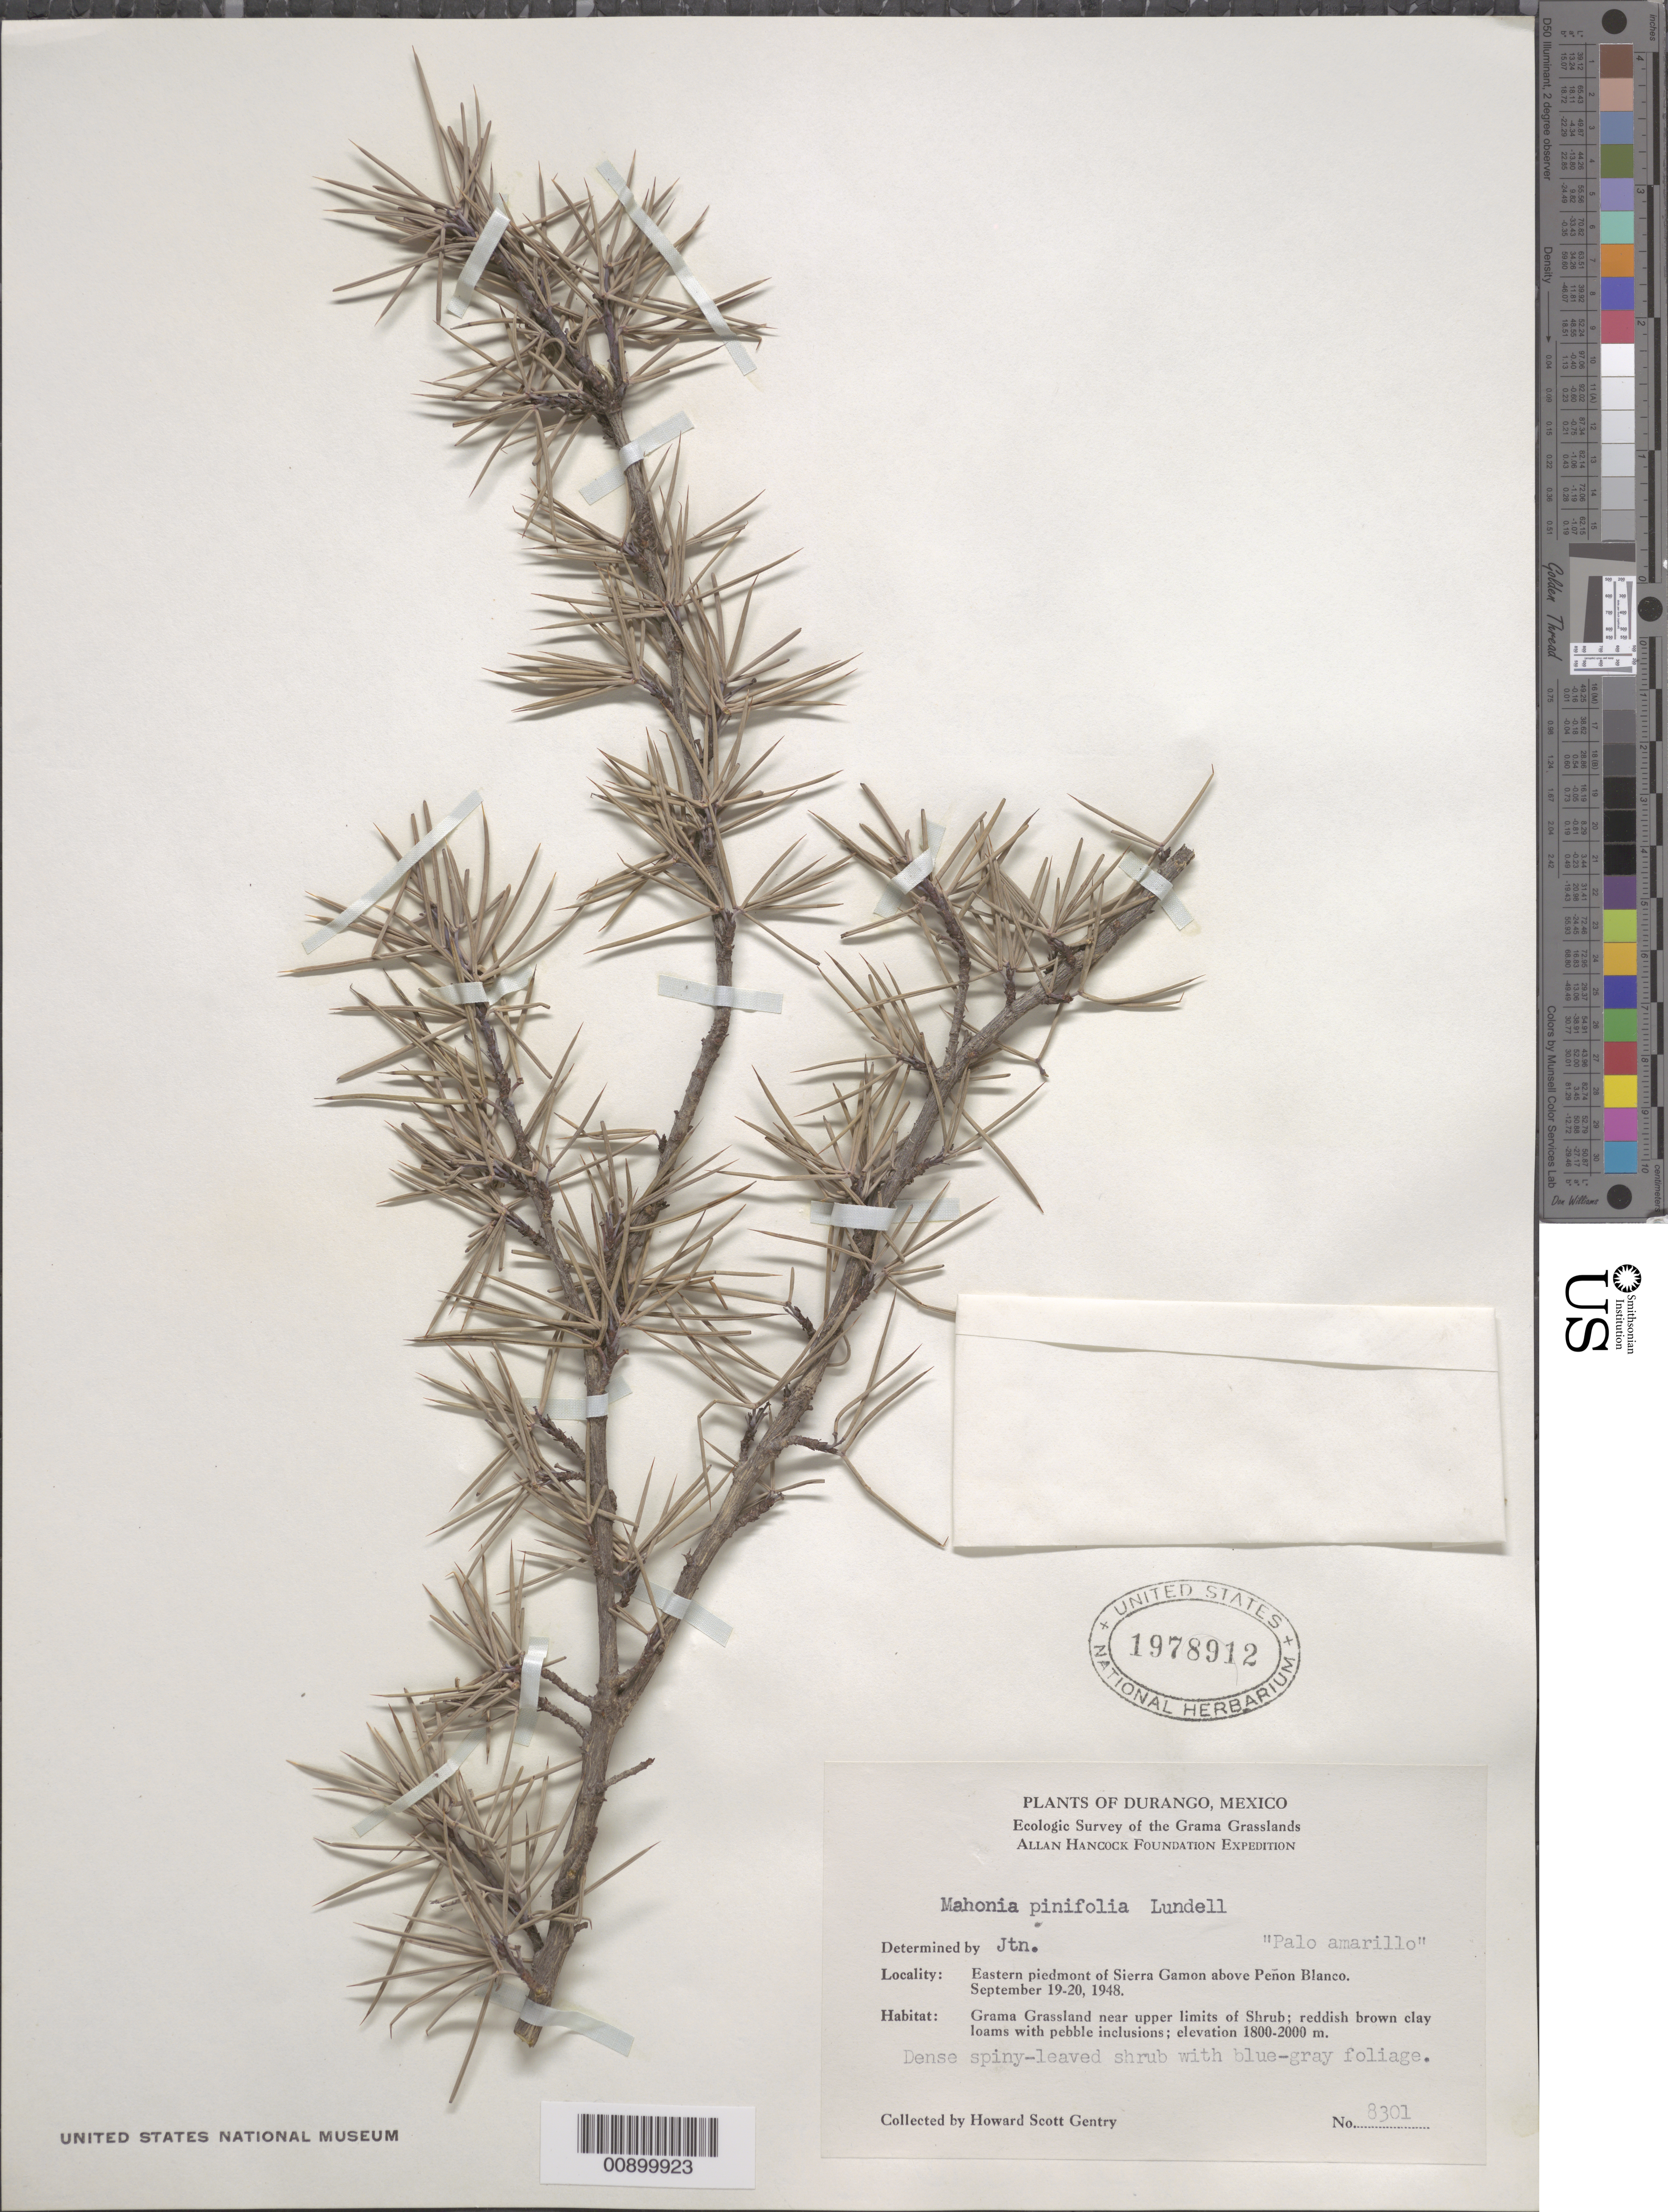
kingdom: Plantae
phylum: Tracheophyta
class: Magnoliopsida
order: Ranunculales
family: Berberidaceae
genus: Mahonia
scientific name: Mahonia pinifolia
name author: Lundell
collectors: H. S. Gentry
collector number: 8301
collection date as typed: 19 Sep 1948 to 20 Sep 1948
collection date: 1948-09-19/1948-09-20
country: Mexico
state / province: Durango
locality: Eastern piedmont of Sierra Gamon above Peñon Blanco. Durango.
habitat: Grama grassland near upper limits of Shrub; reddish brown clay loams with pebble inclusions.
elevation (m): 2000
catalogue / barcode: US 1978912